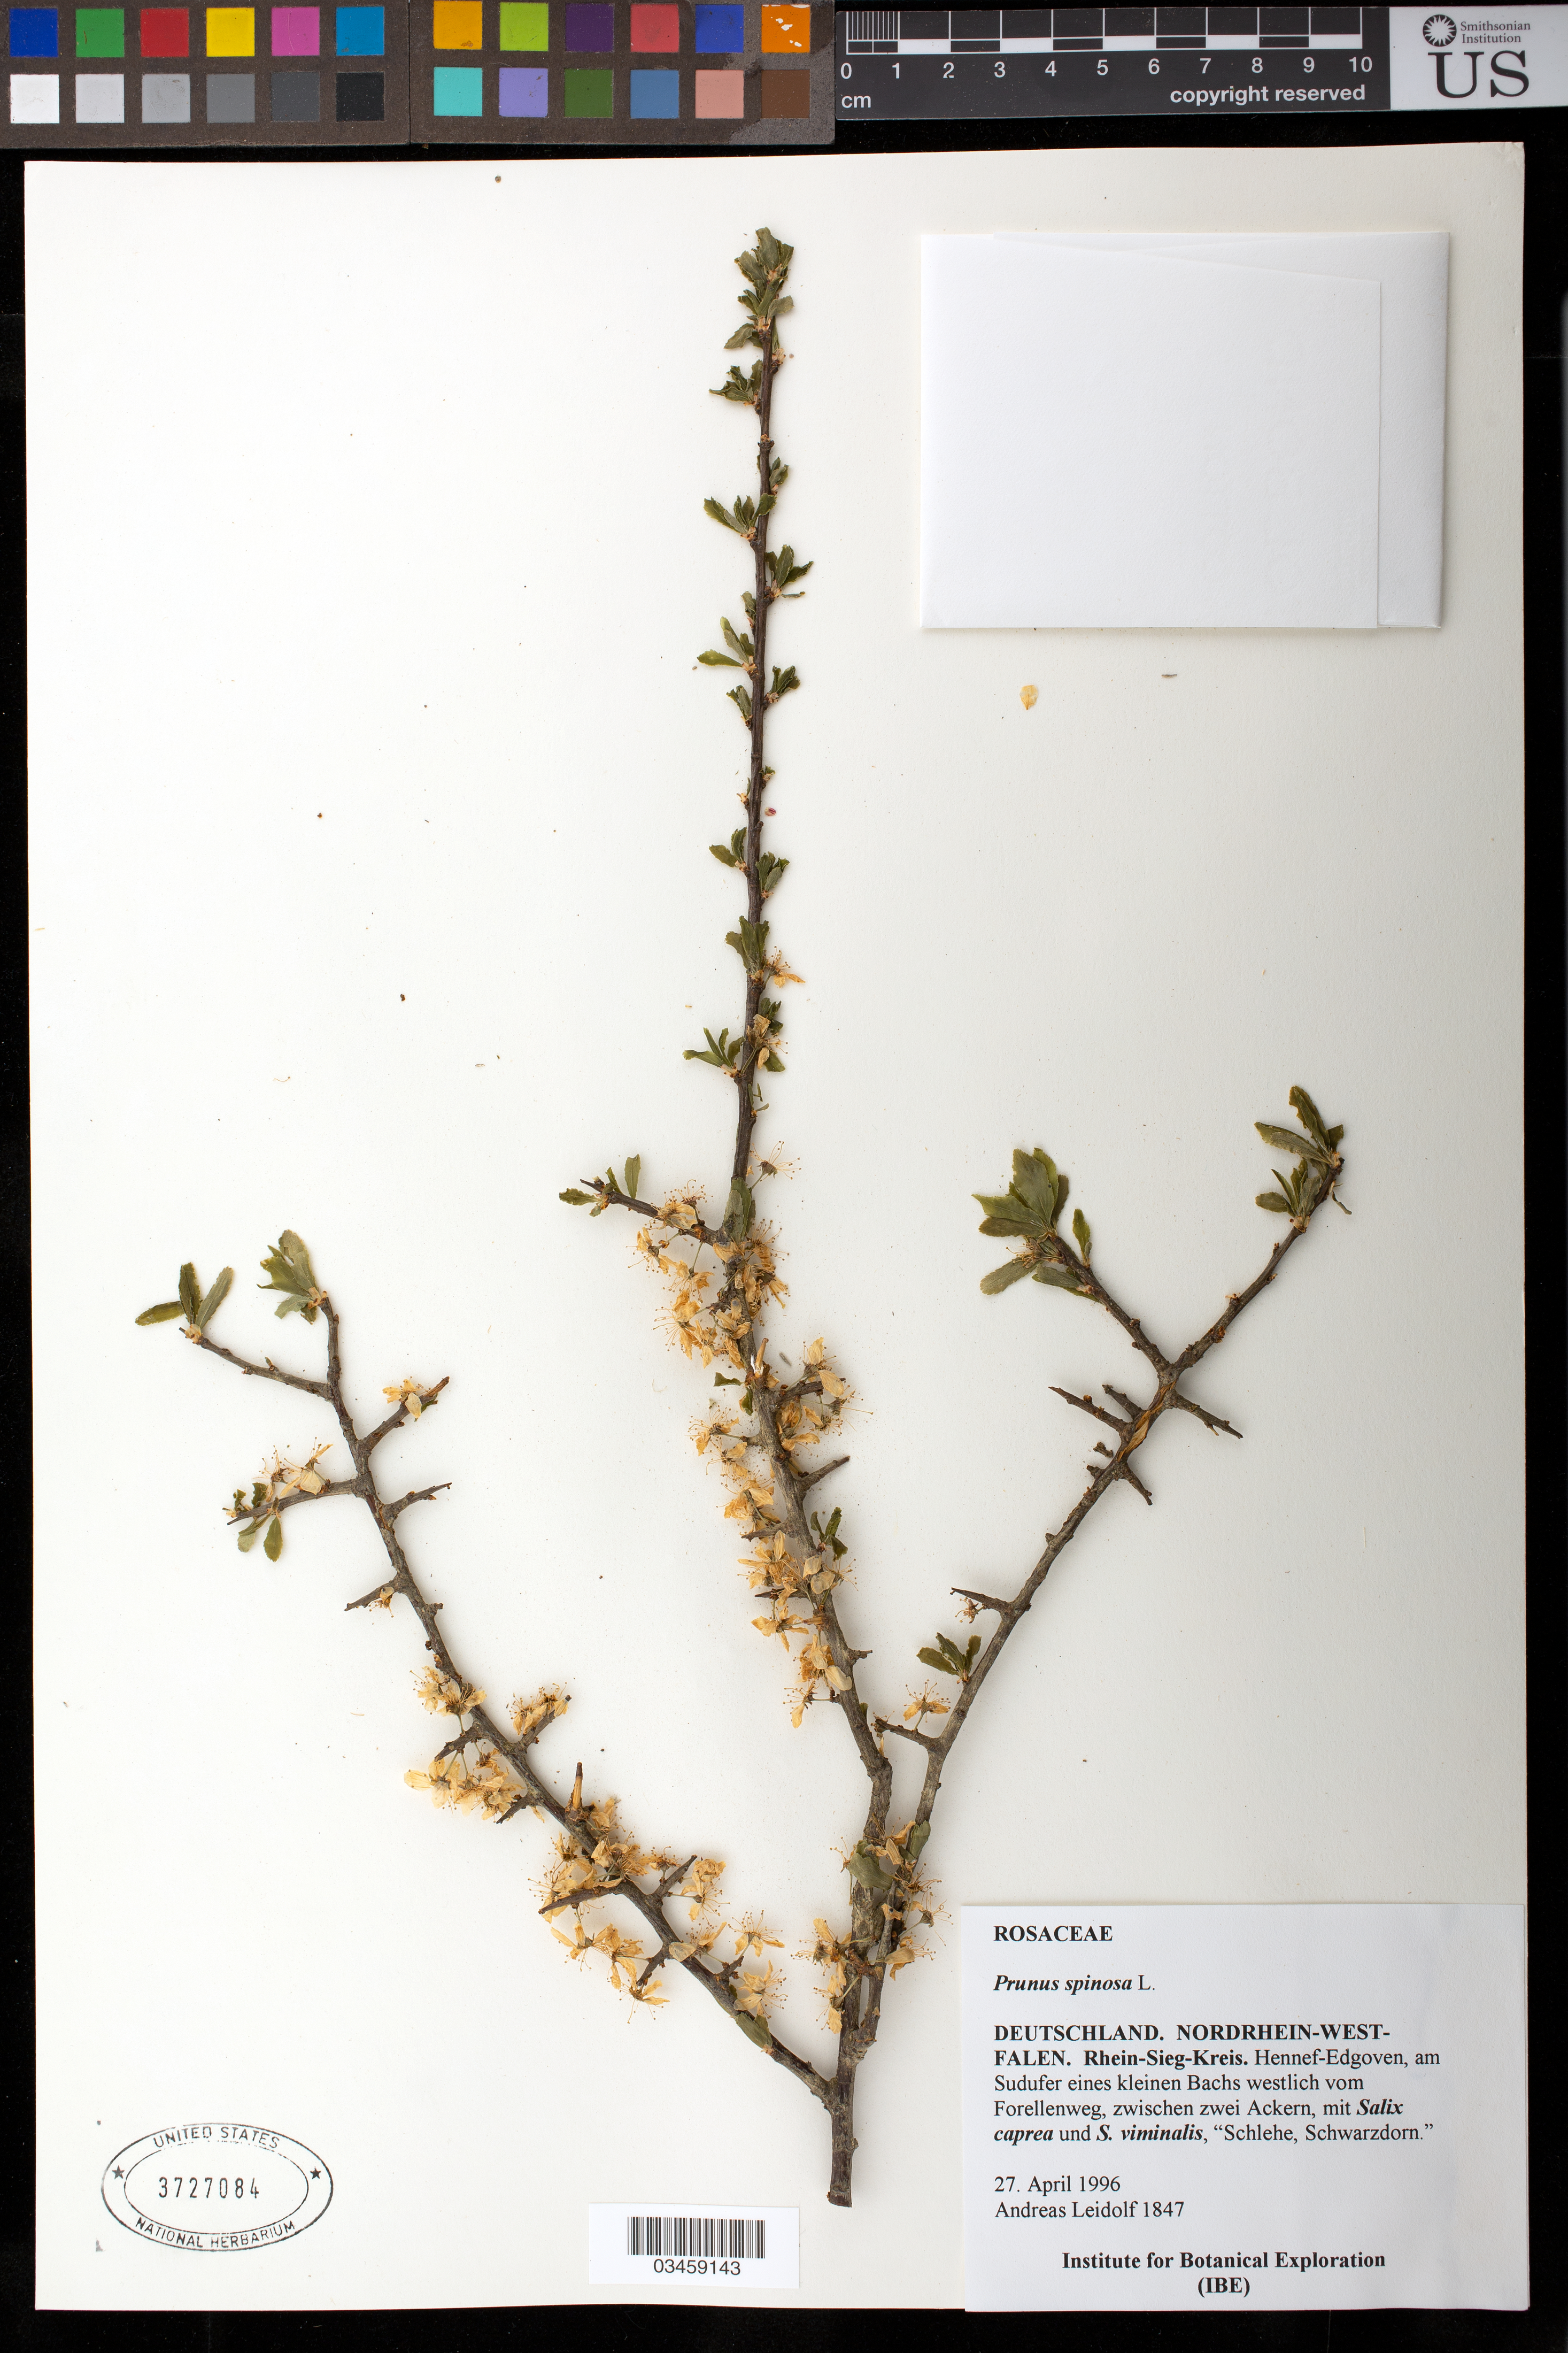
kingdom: Plantae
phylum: Tracheophyta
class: Magnoliopsida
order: Rosales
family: Rosaceae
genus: Prunus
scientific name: Prunus spinosa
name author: L.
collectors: A. Liedolf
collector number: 1847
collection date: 1996-04-27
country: Germany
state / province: Nordrhein-Westfalen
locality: Rhein-Sieg-Kreis, Hennef- Edgoven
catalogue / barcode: US 3727084